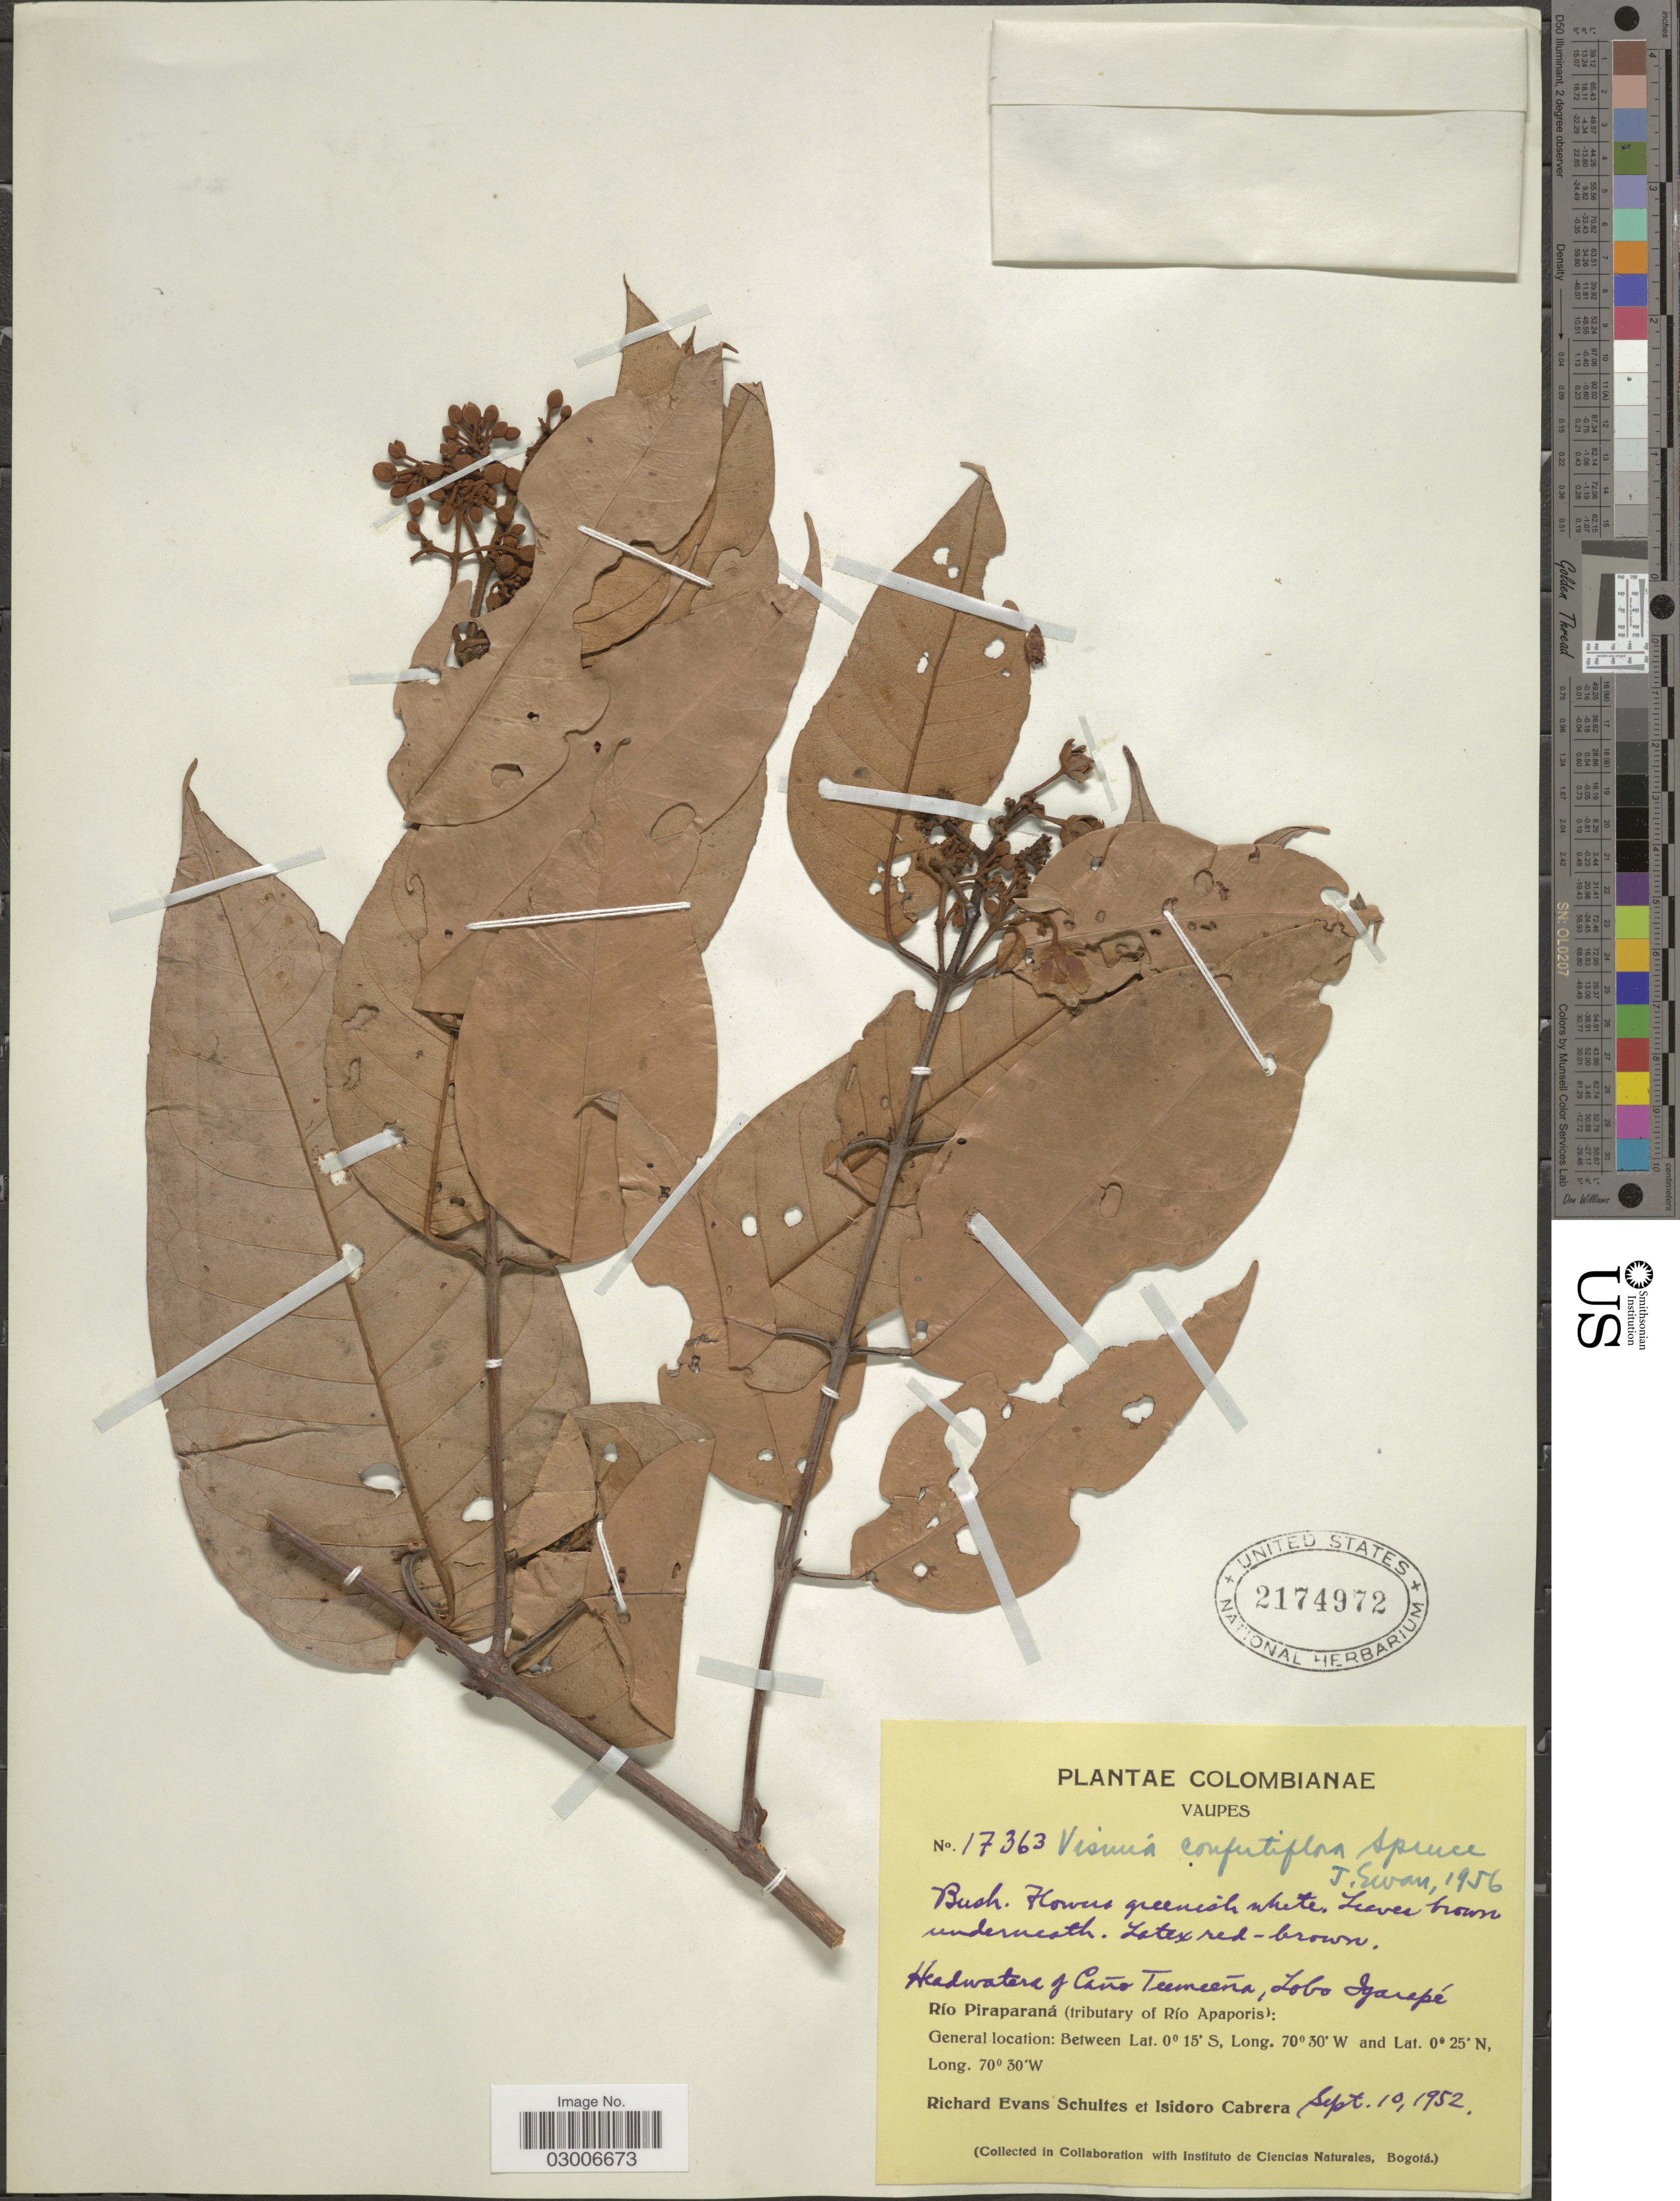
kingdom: Plantae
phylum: Tracheophyta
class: Magnoliopsida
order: Malpighiales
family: Hypericaceae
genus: Vismia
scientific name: Vismia confertiflora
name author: Spruce ex Reichardt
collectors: R. E. Schultes & I. Cabrera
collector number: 17363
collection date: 1952-09-10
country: Colombia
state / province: Vaupés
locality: Headwaters of Caño Teemeeña, Lobo Igarapé, Río Piraparaná (tributary of Río Apaporis).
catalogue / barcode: US 2174972